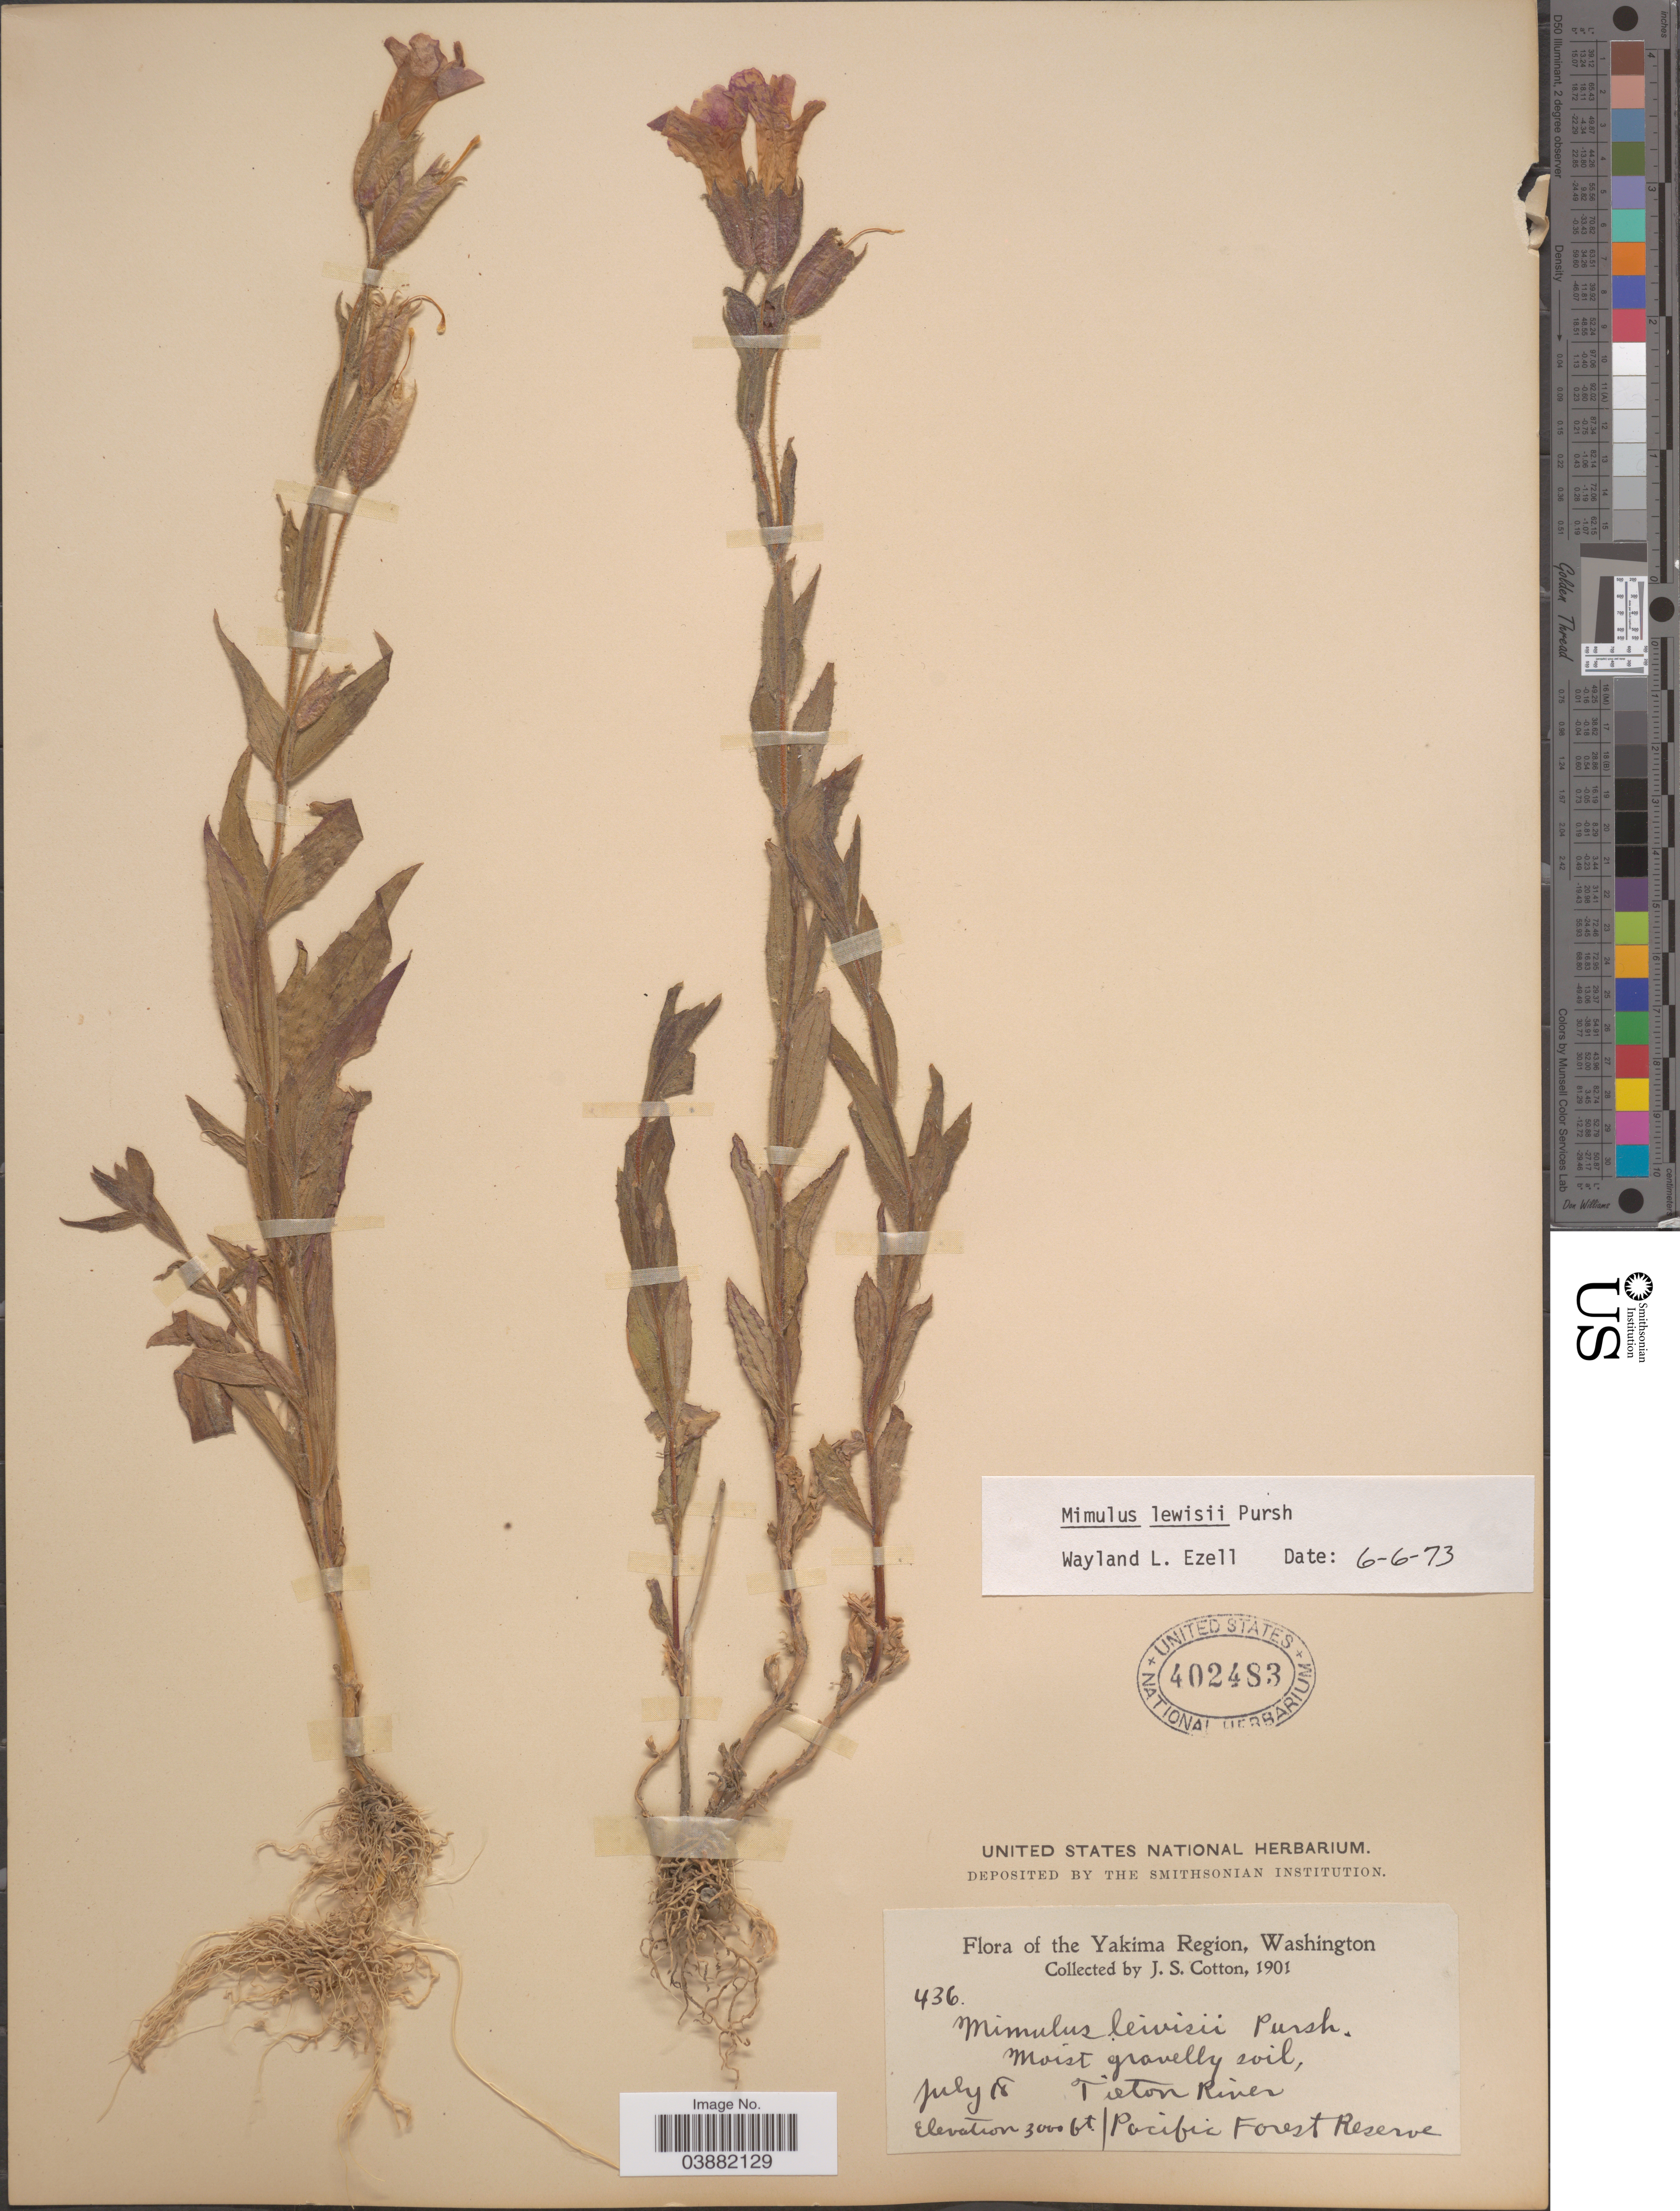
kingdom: Plantae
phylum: Tracheophyta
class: Magnoliopsida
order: Lamiales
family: Phrymaceae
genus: Mimulus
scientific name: Mimulus lewisii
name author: Pursh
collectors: J. S. Cotton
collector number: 436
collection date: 1901-07-18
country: United States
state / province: Washington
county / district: Yakima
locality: The Yakima Region. Tieton River. Pacific Forest Reserve.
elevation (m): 914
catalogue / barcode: US 402483